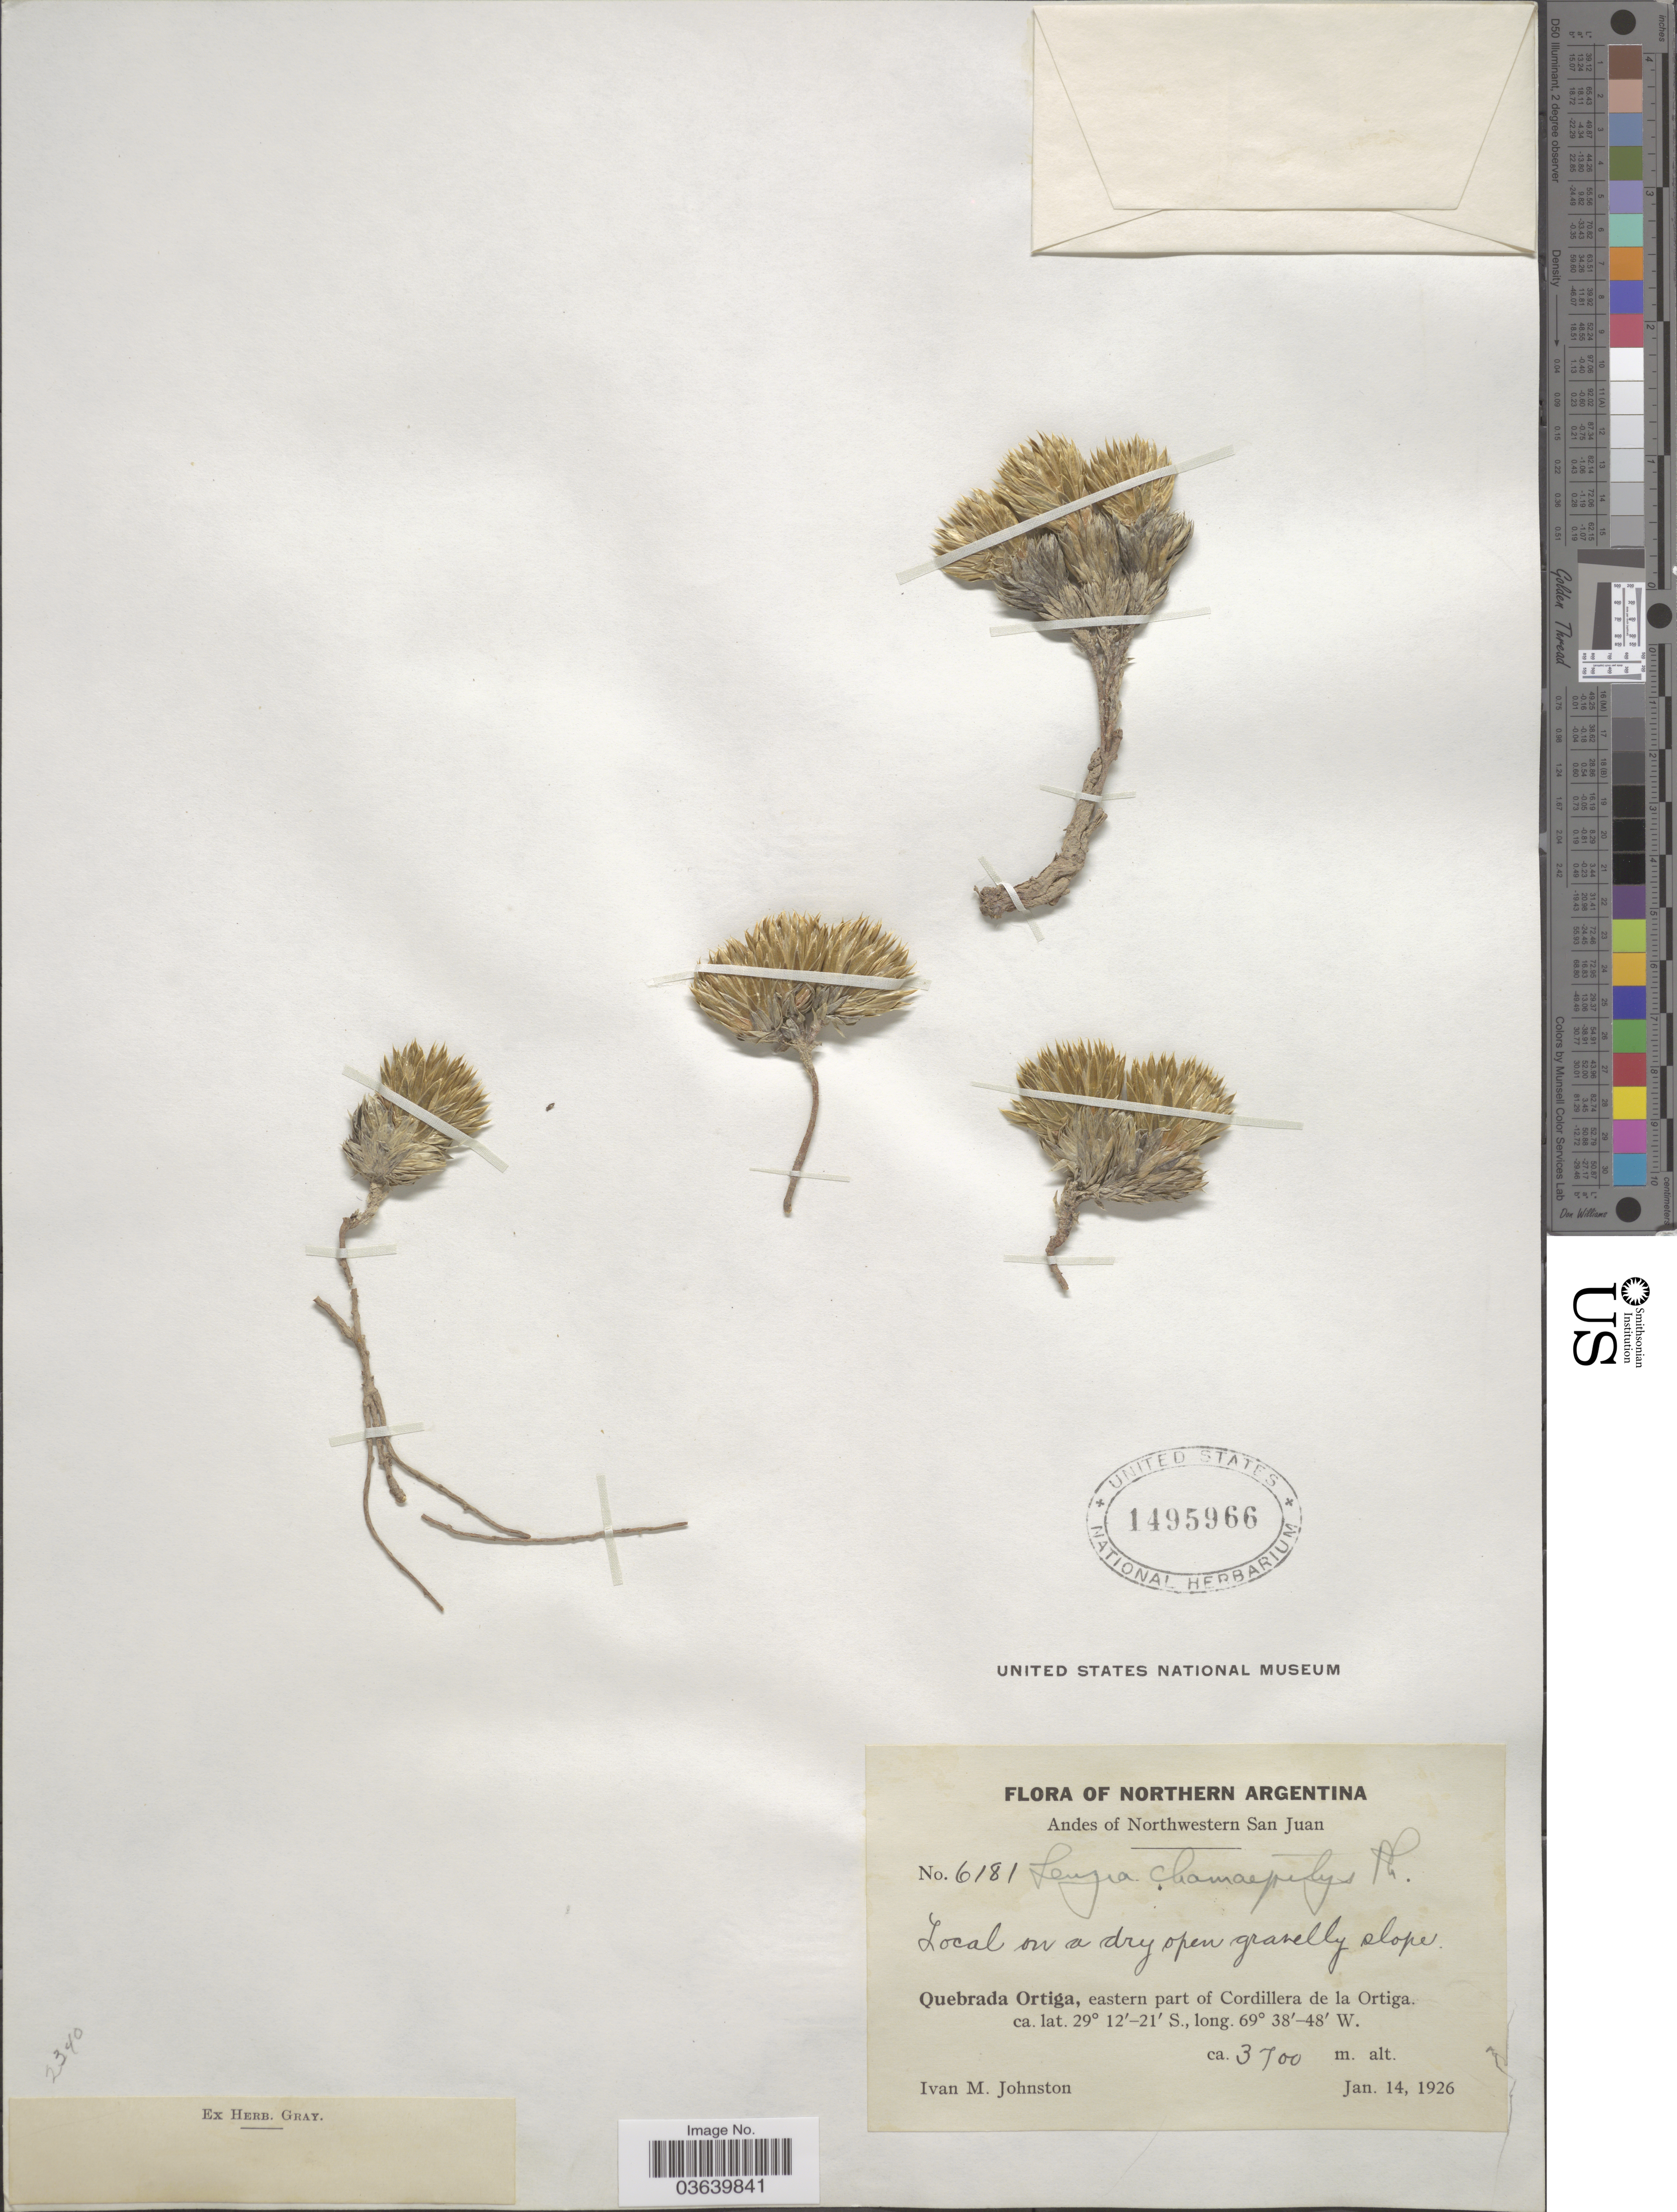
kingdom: Plantae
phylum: Tracheophyta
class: Magnoliopsida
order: Caryophyllales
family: Montiaceae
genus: Lenzia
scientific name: Lenzia chamaepitys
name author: Phil.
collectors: I.M. Johnston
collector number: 6181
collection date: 1926-01-14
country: Argentina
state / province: San Juan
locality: Northern Argentina. Andes of Northwestern San Juan. Quebrada Ortiga, eastern part of Cordillera de la Ortiga.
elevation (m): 3700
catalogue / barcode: US 1495966